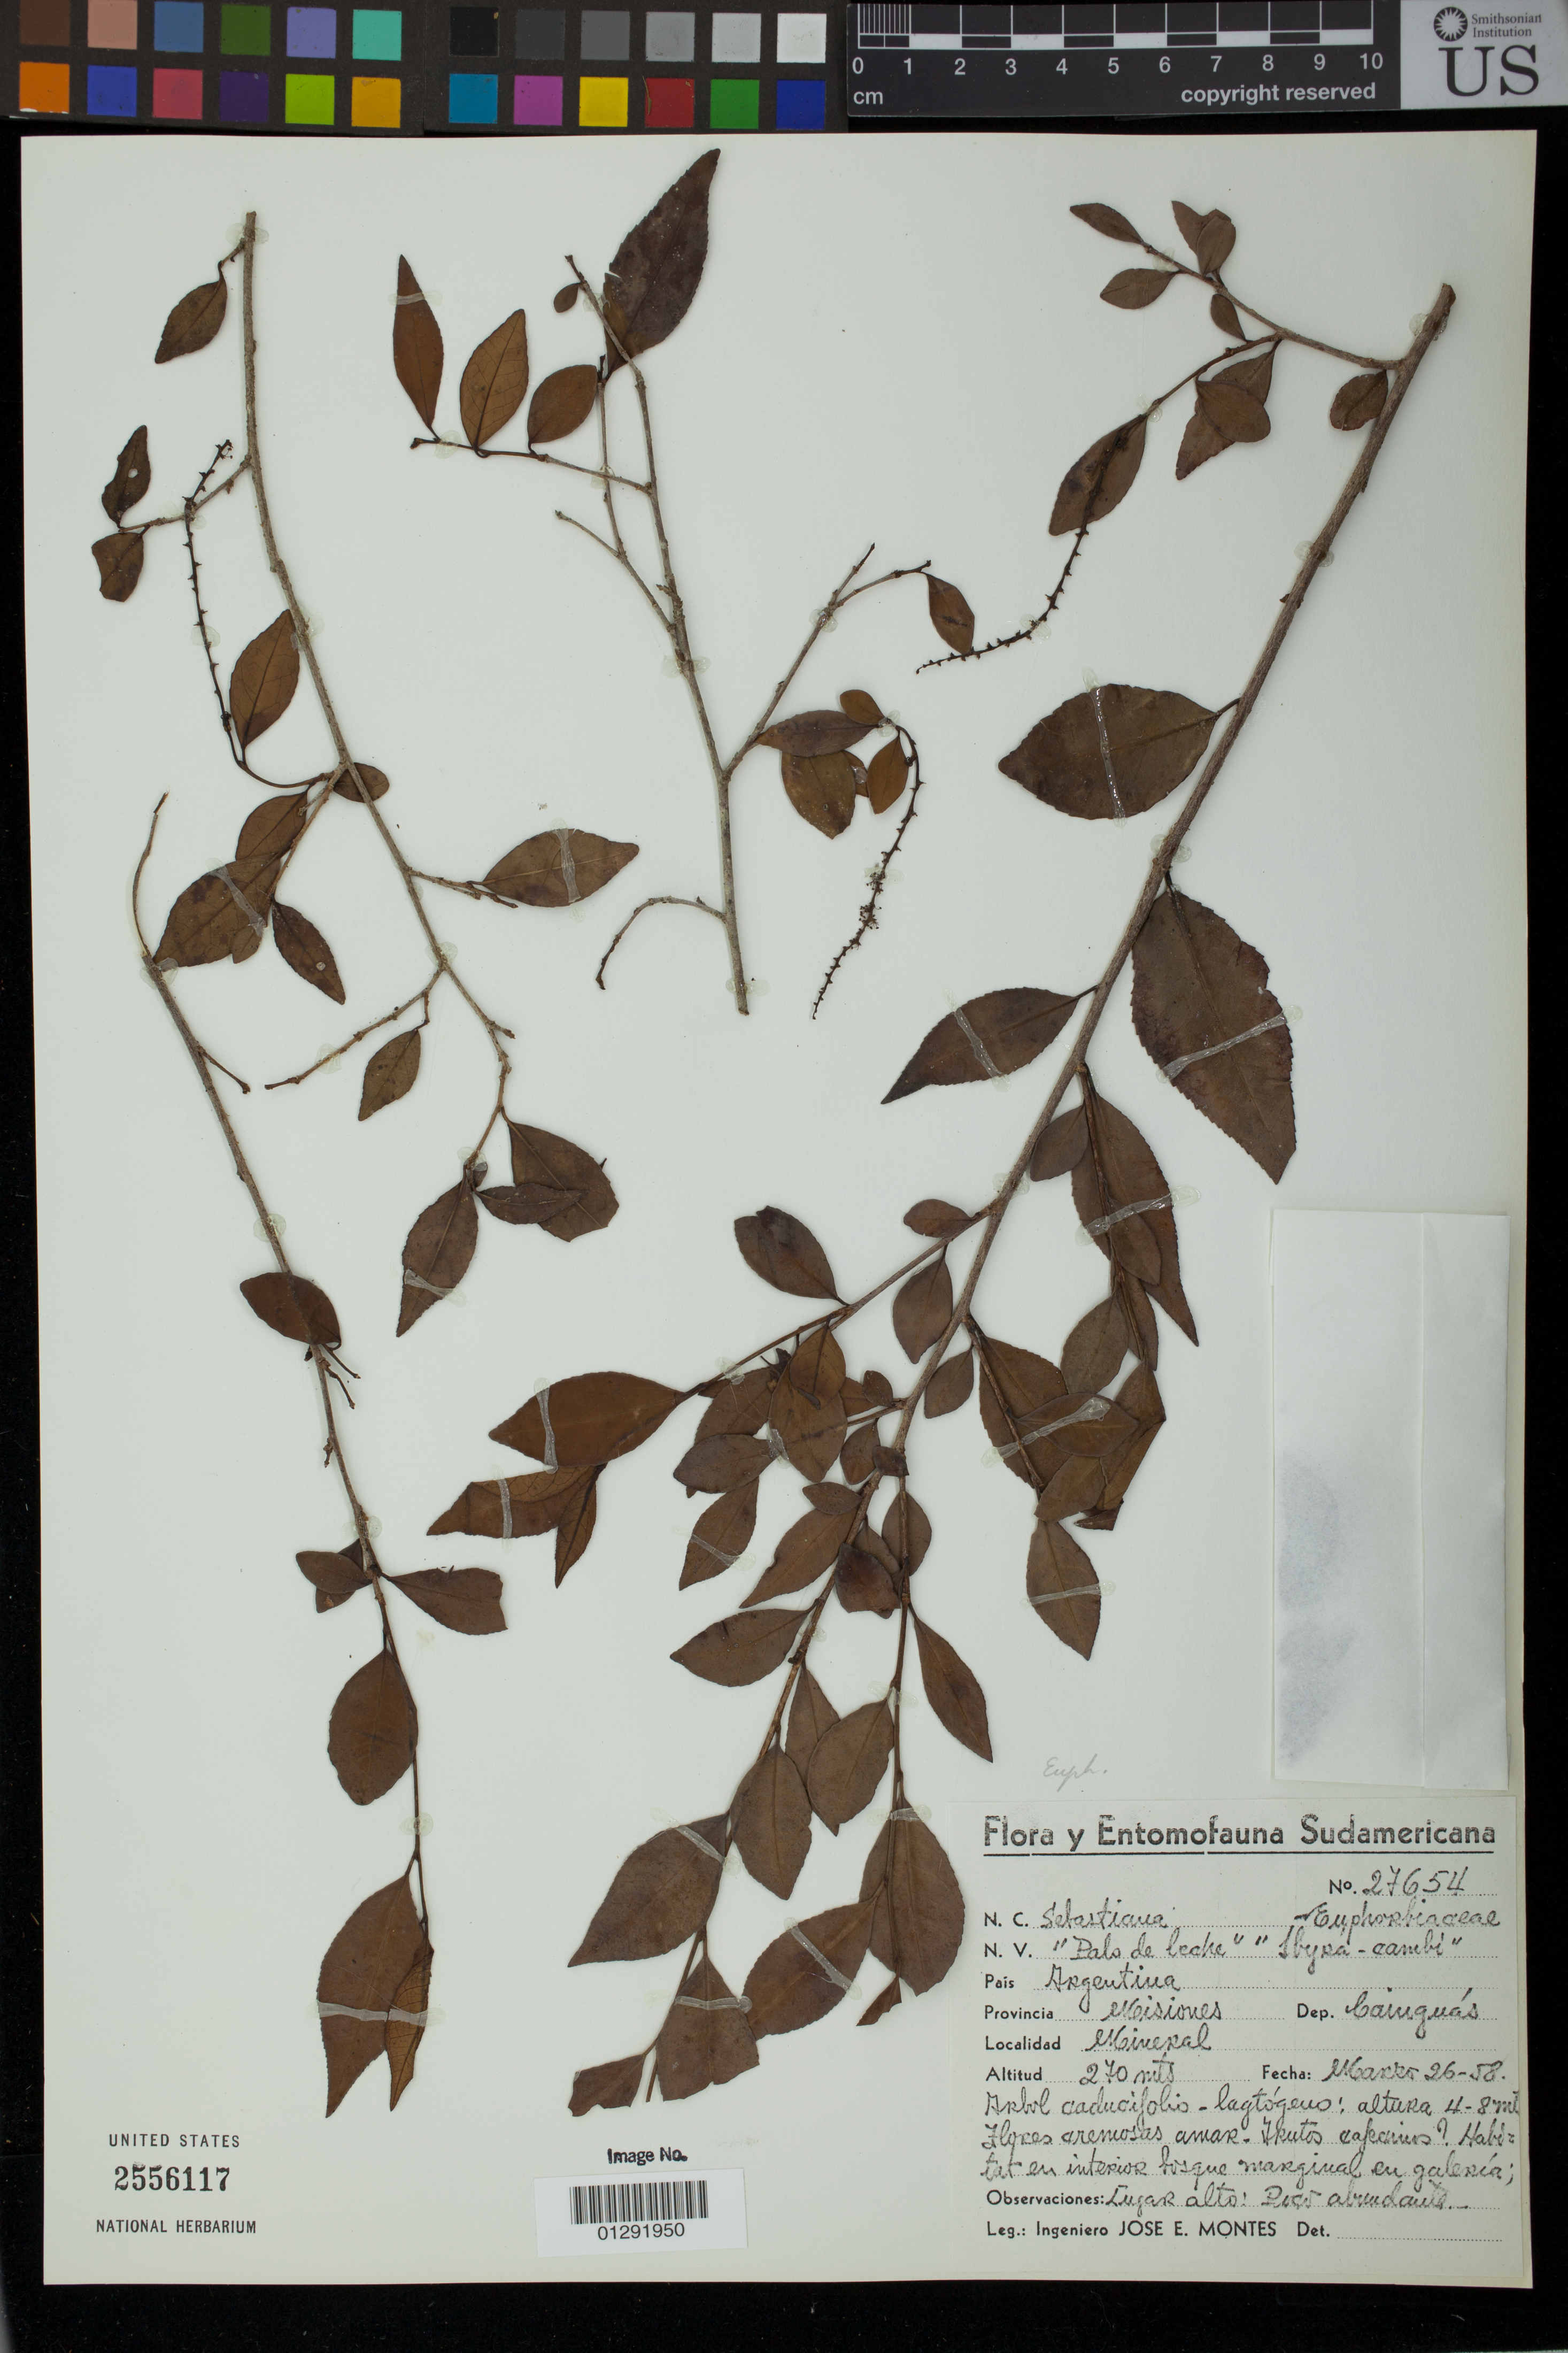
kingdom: Plantae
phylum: Tracheophyta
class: Magnoliopsida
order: Malpighiales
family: Euphorbiaceae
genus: Sebastiania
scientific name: Sebastiania sp.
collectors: J. E. Montes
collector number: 27654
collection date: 1958-03-26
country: Argentina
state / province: Misiones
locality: Cainguas. Mineral.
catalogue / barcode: US 2556117